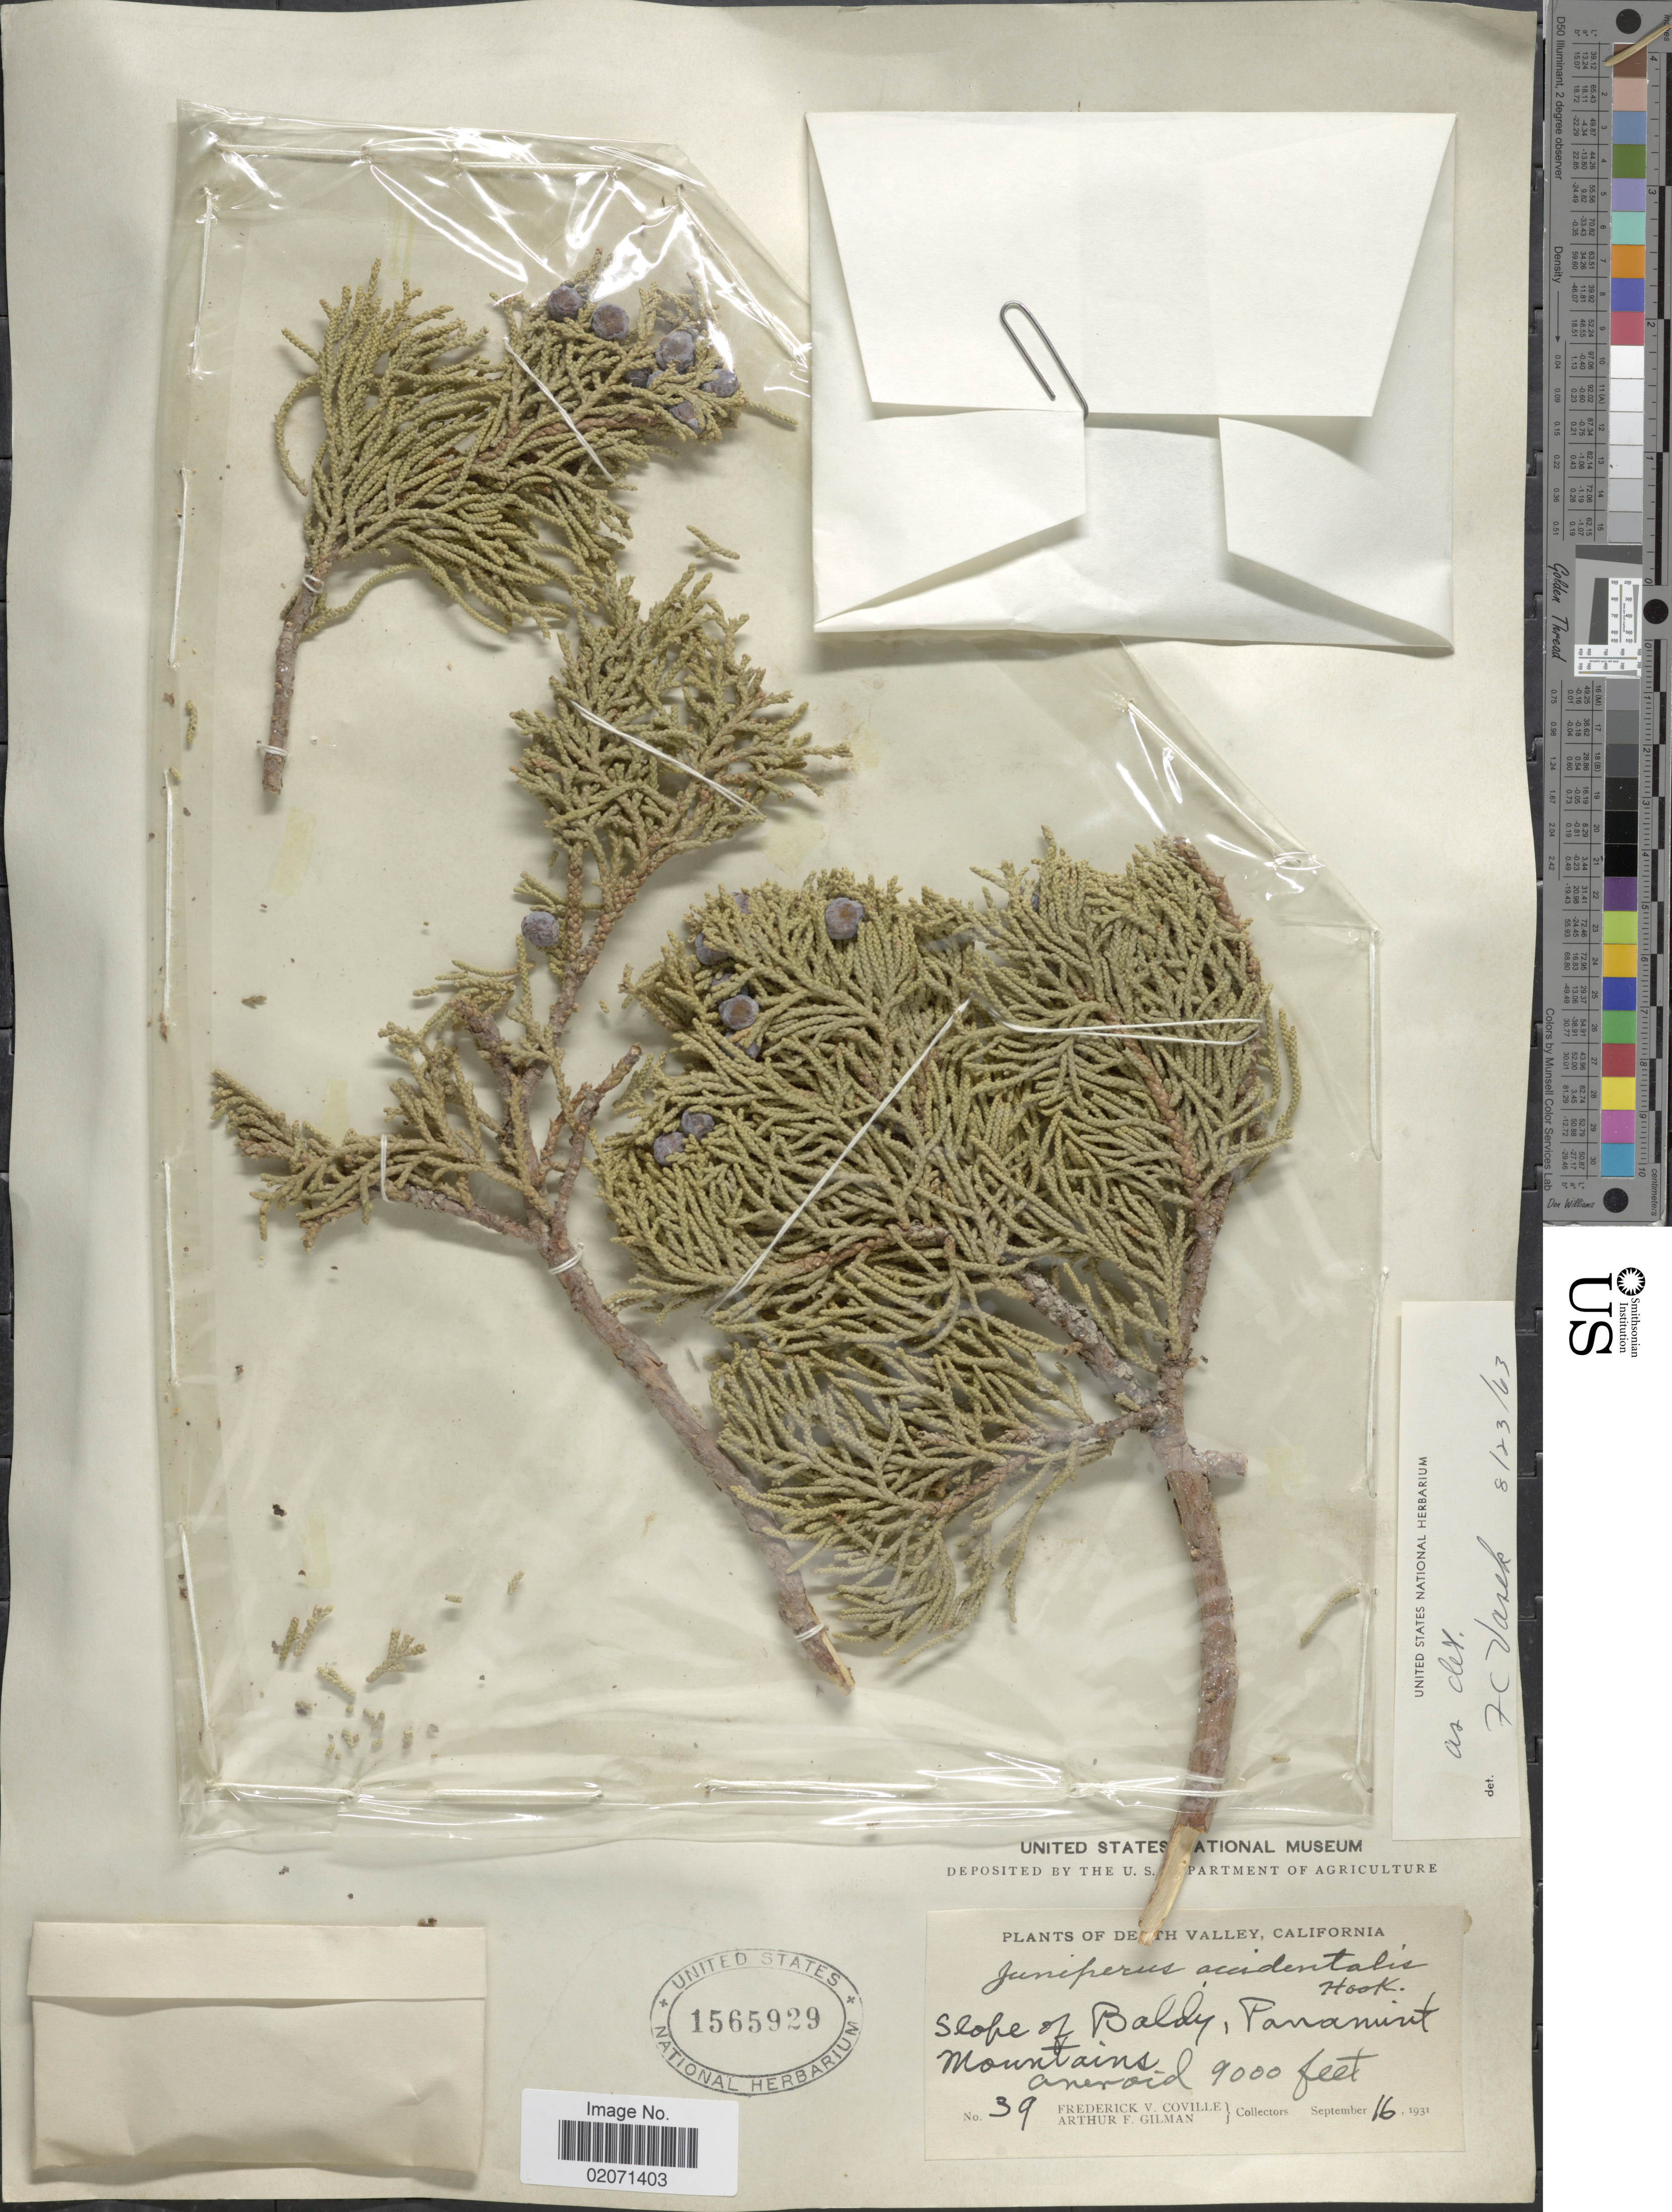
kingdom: Plantae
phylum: Tracheophyta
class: Pinopsida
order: Pinales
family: Cupressaceae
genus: Juniperus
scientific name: Juniperus occidentalis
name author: Hook.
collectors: F. V. Coville & A. Gilman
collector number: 39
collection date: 1931-09-16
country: United States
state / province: California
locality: Death Valley. Slope of Baldy, Panamint Mountains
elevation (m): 2743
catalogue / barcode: US 1565929